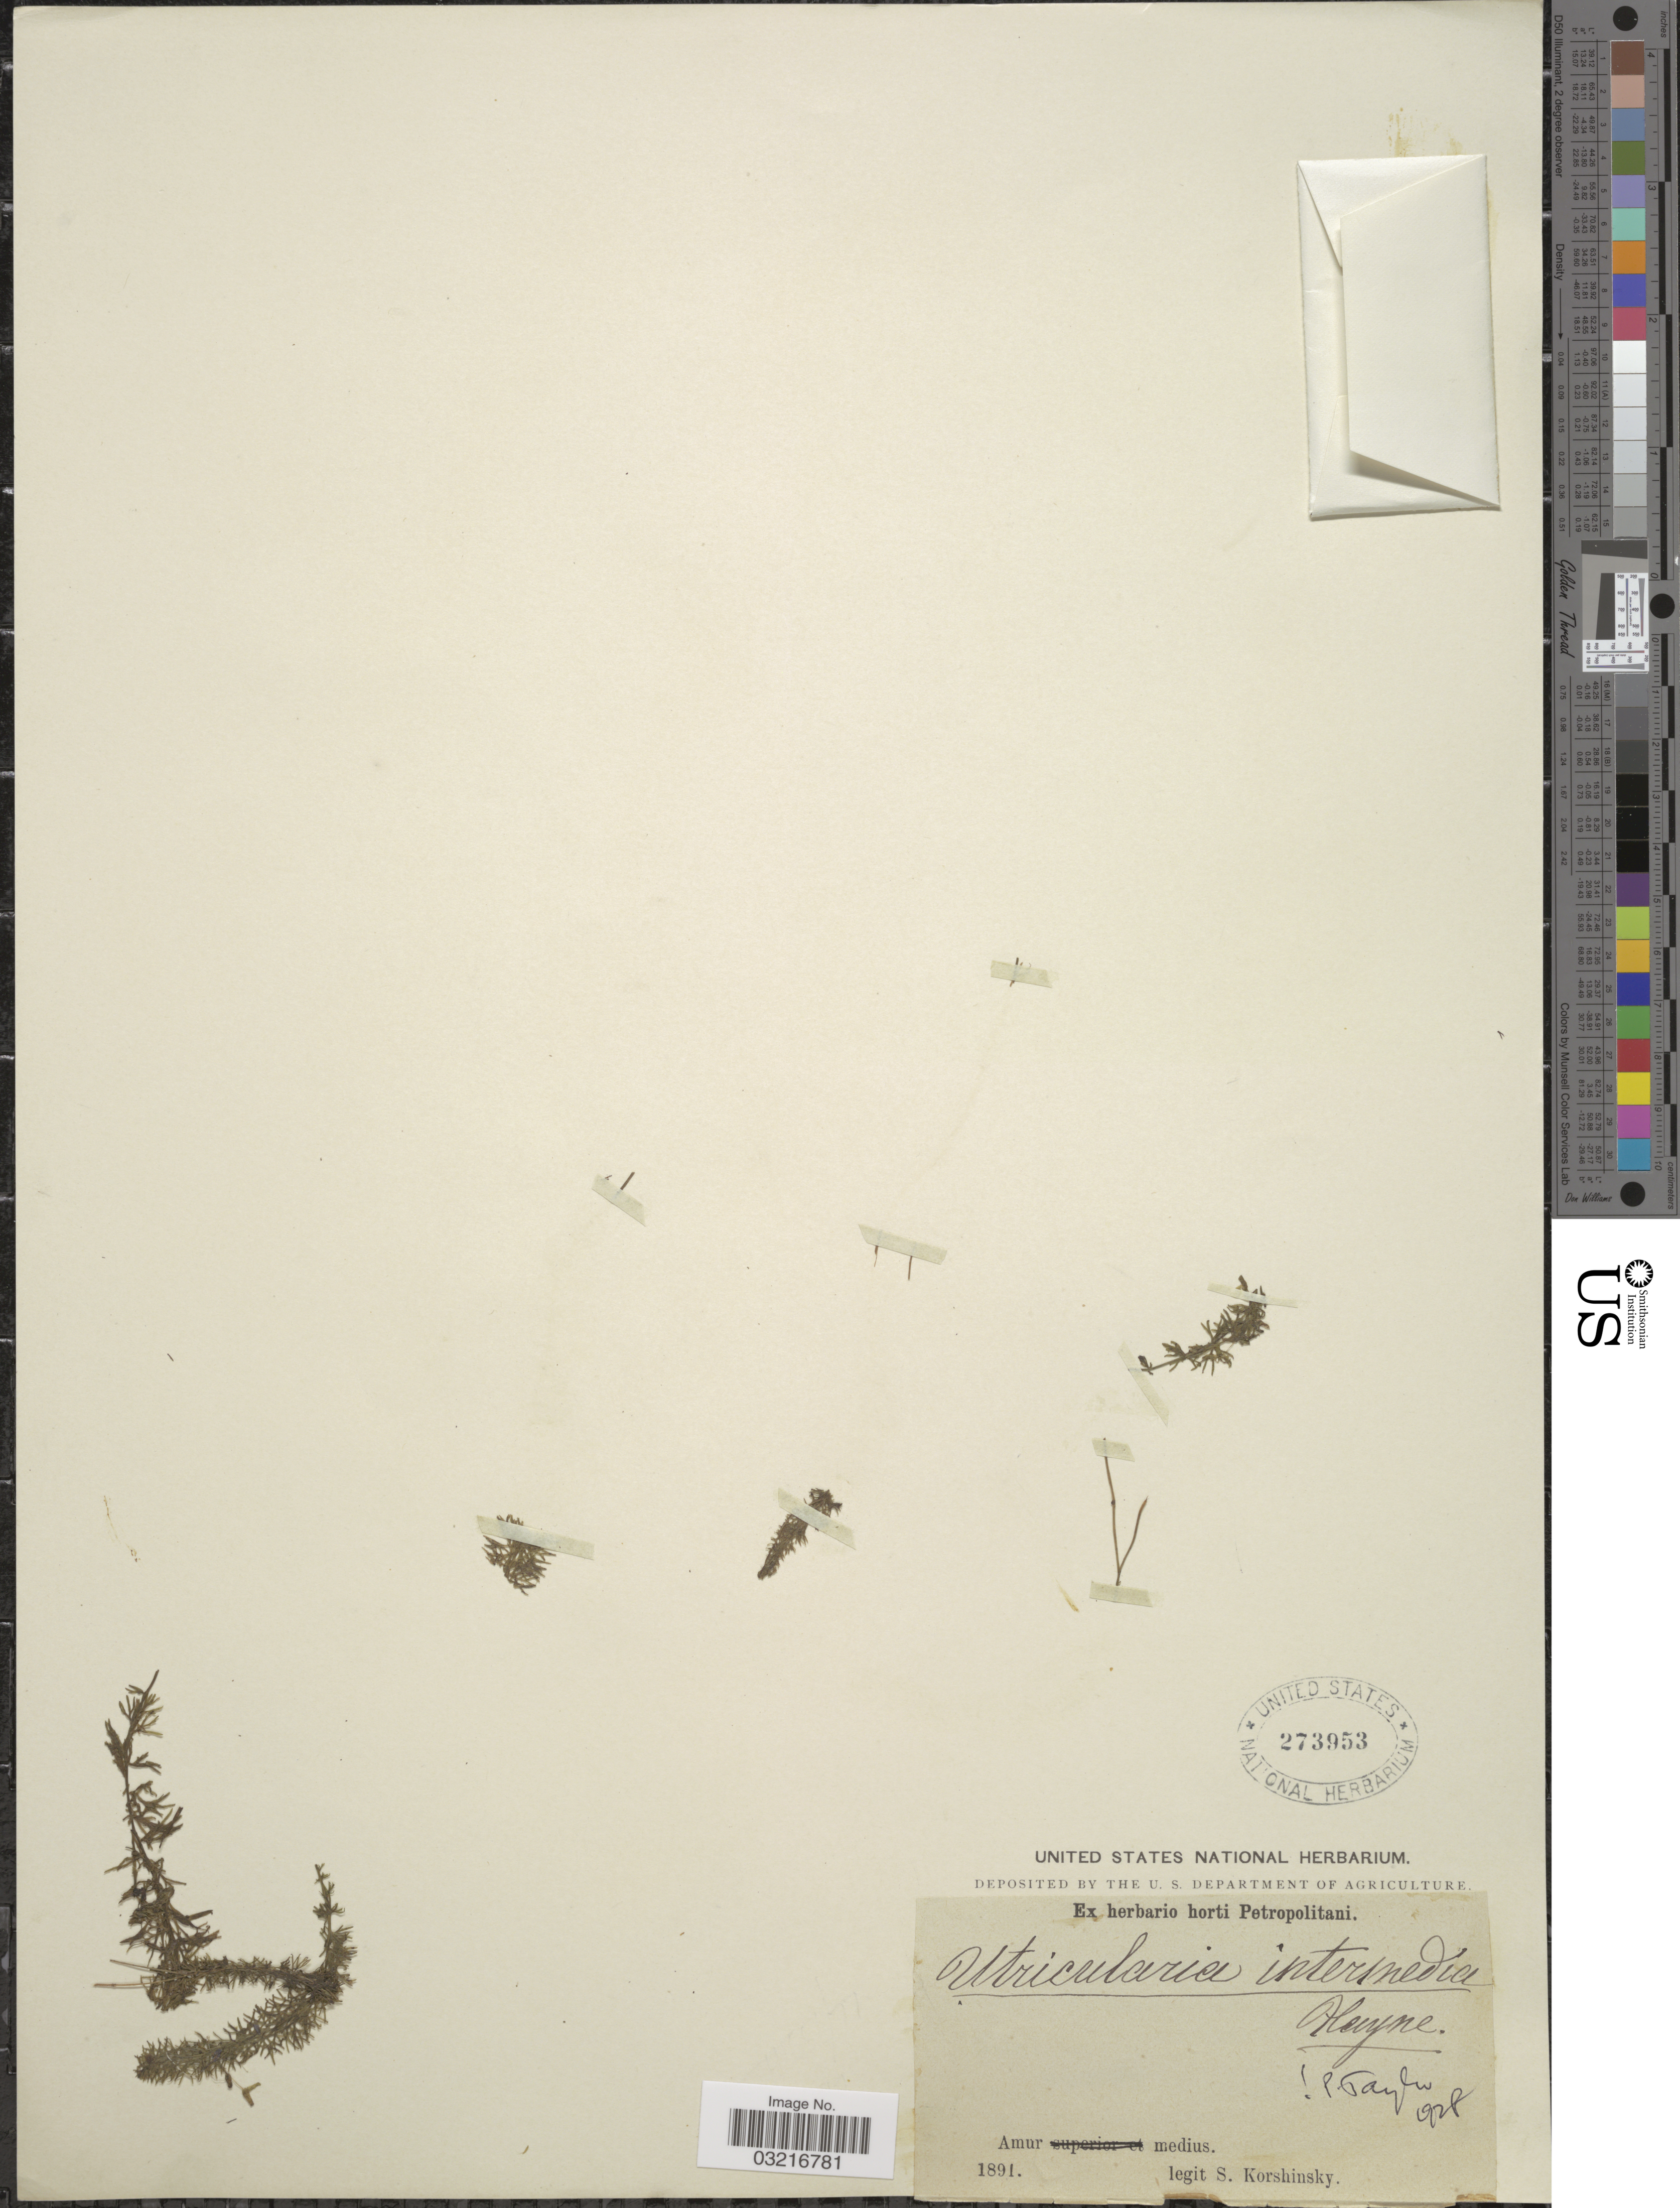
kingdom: Plantae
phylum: Tracheophyta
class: Magnoliopsida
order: Lamiales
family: Lentibulariaceae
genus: Utricularia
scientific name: Utricularia intermedia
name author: Hayne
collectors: S. I. Korshinsky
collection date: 1891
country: Russian Federation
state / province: Amur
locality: Amur medius.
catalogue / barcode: US 273953